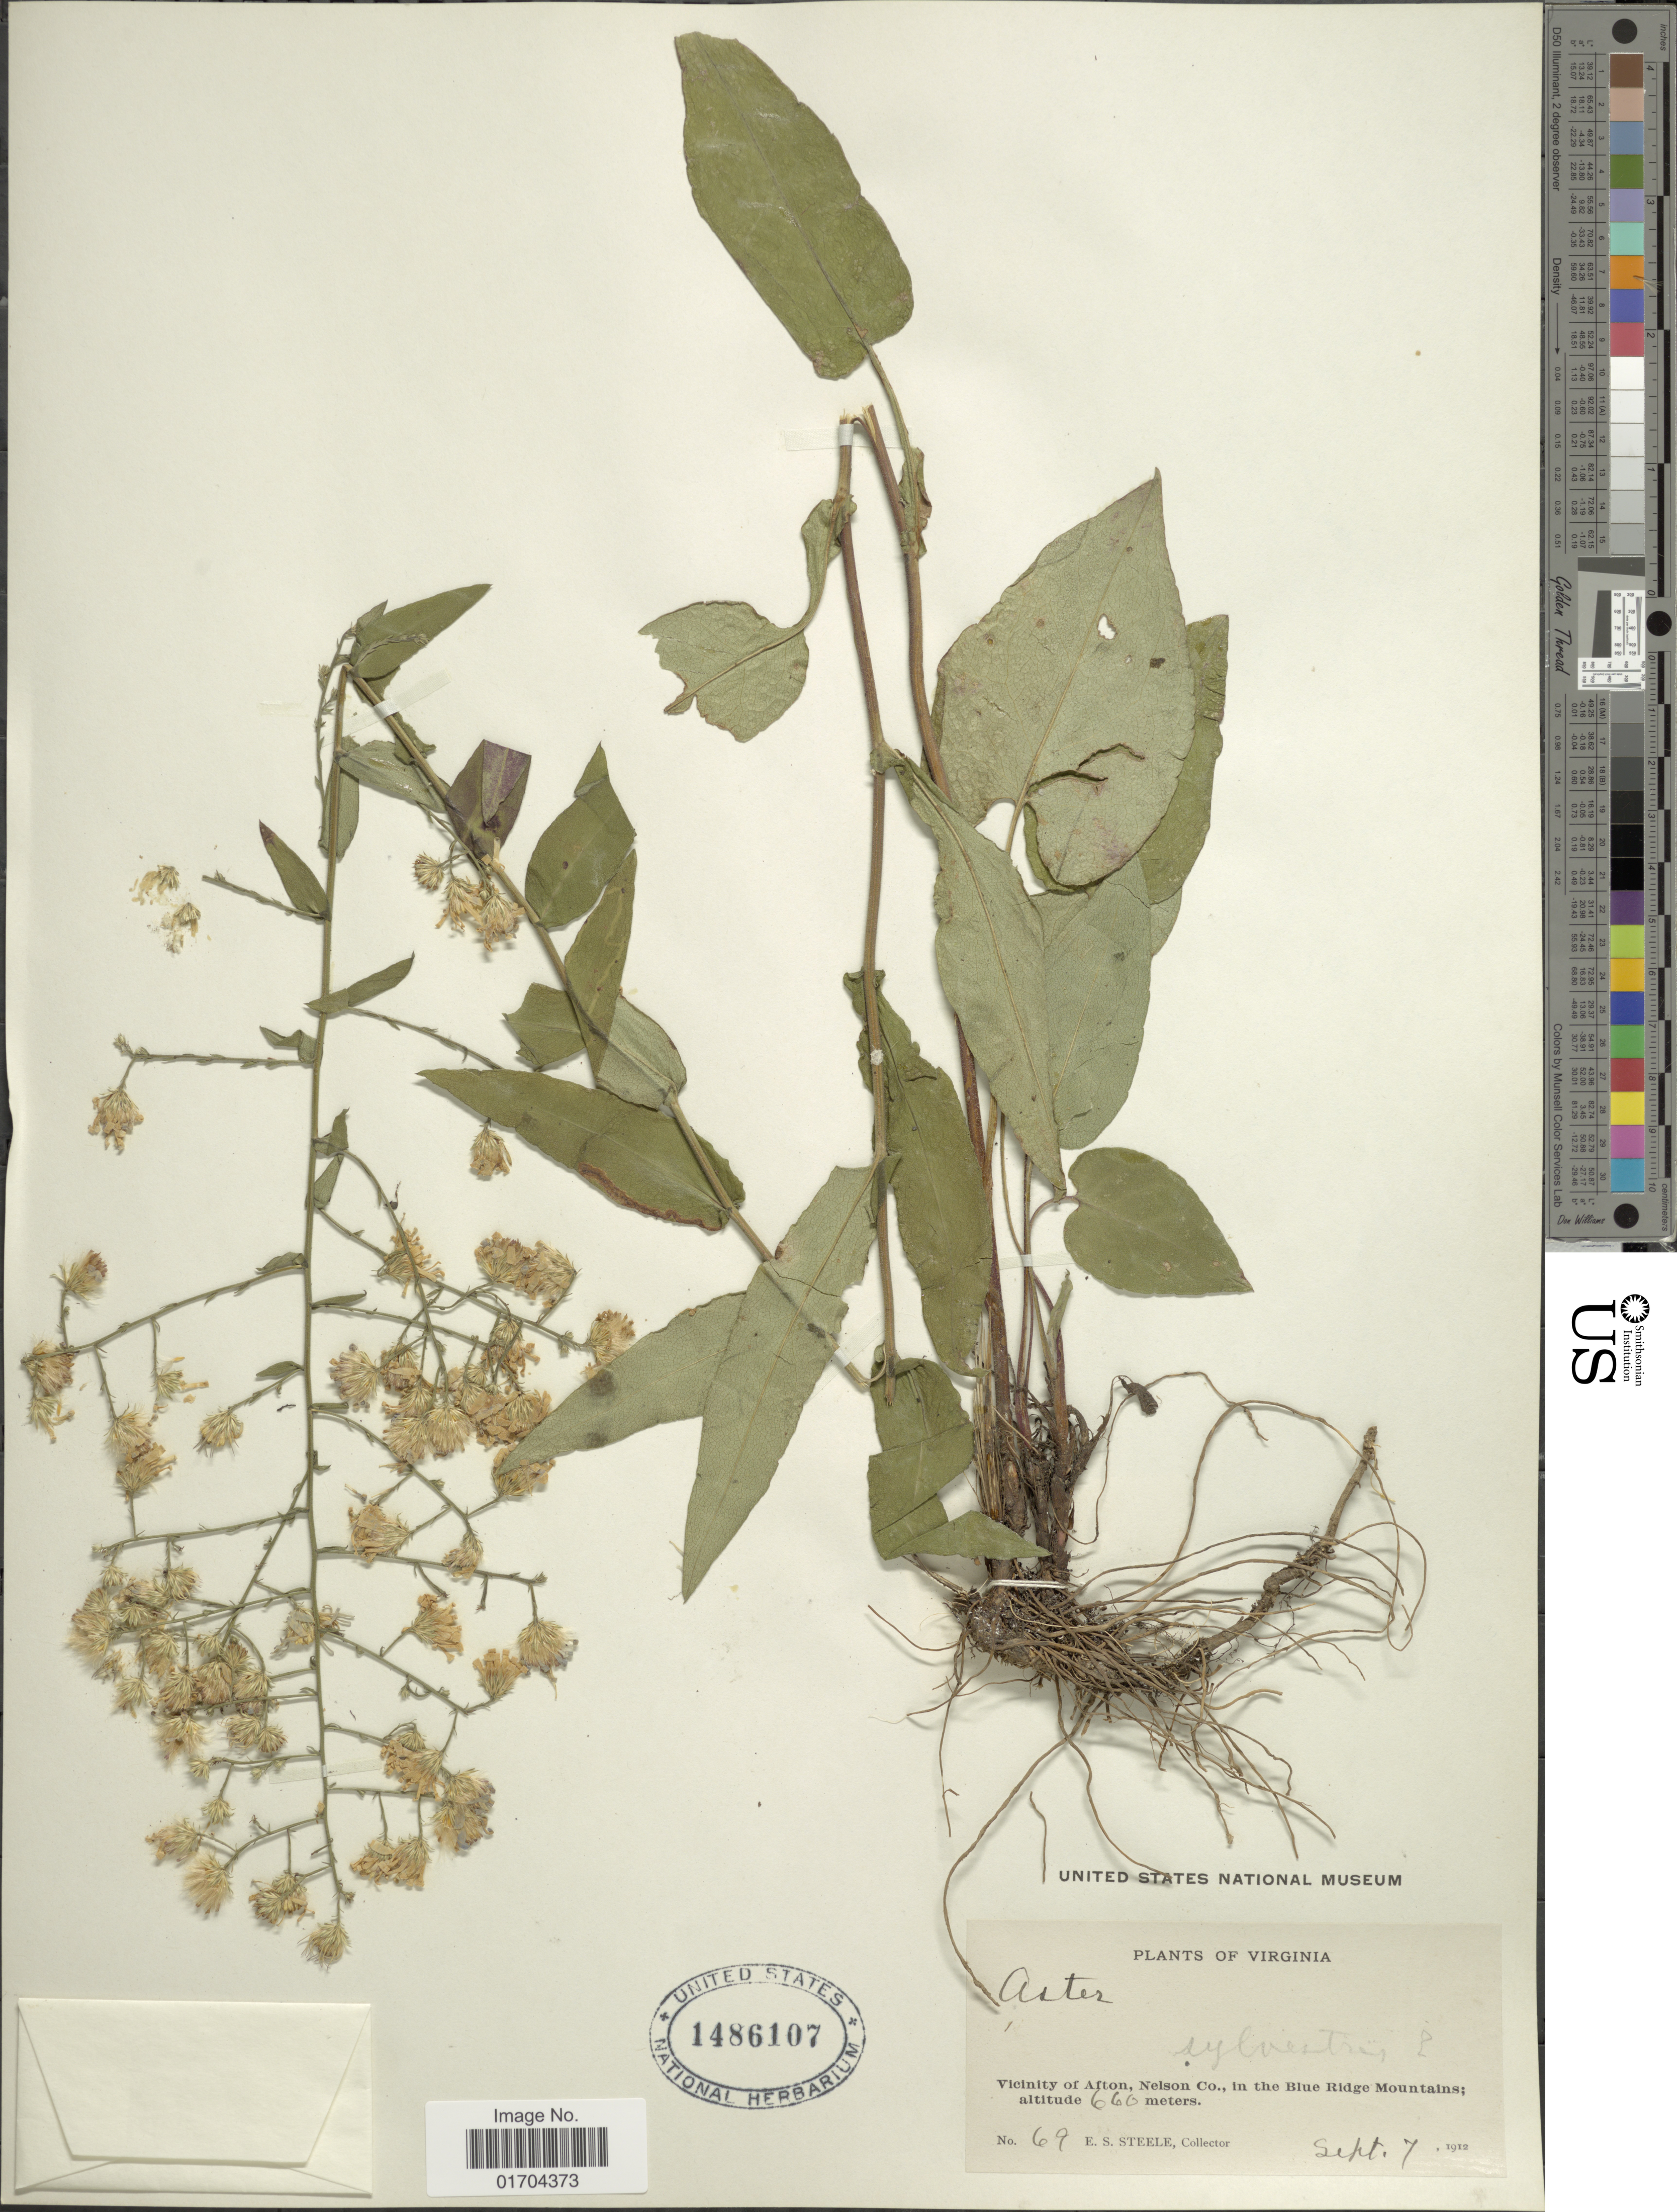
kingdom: Plantae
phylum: Tracheophyta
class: Magnoliopsida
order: Asterales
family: Asteraceae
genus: Symphyotrichum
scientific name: Symphyotrichum sp.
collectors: E. Steele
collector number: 69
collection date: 1912-09-07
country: United States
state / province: Virginia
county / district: Nelson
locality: Vicinity of Afton, Nelson Co., in the Blue Ridge Mountains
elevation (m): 660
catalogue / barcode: US 1486107